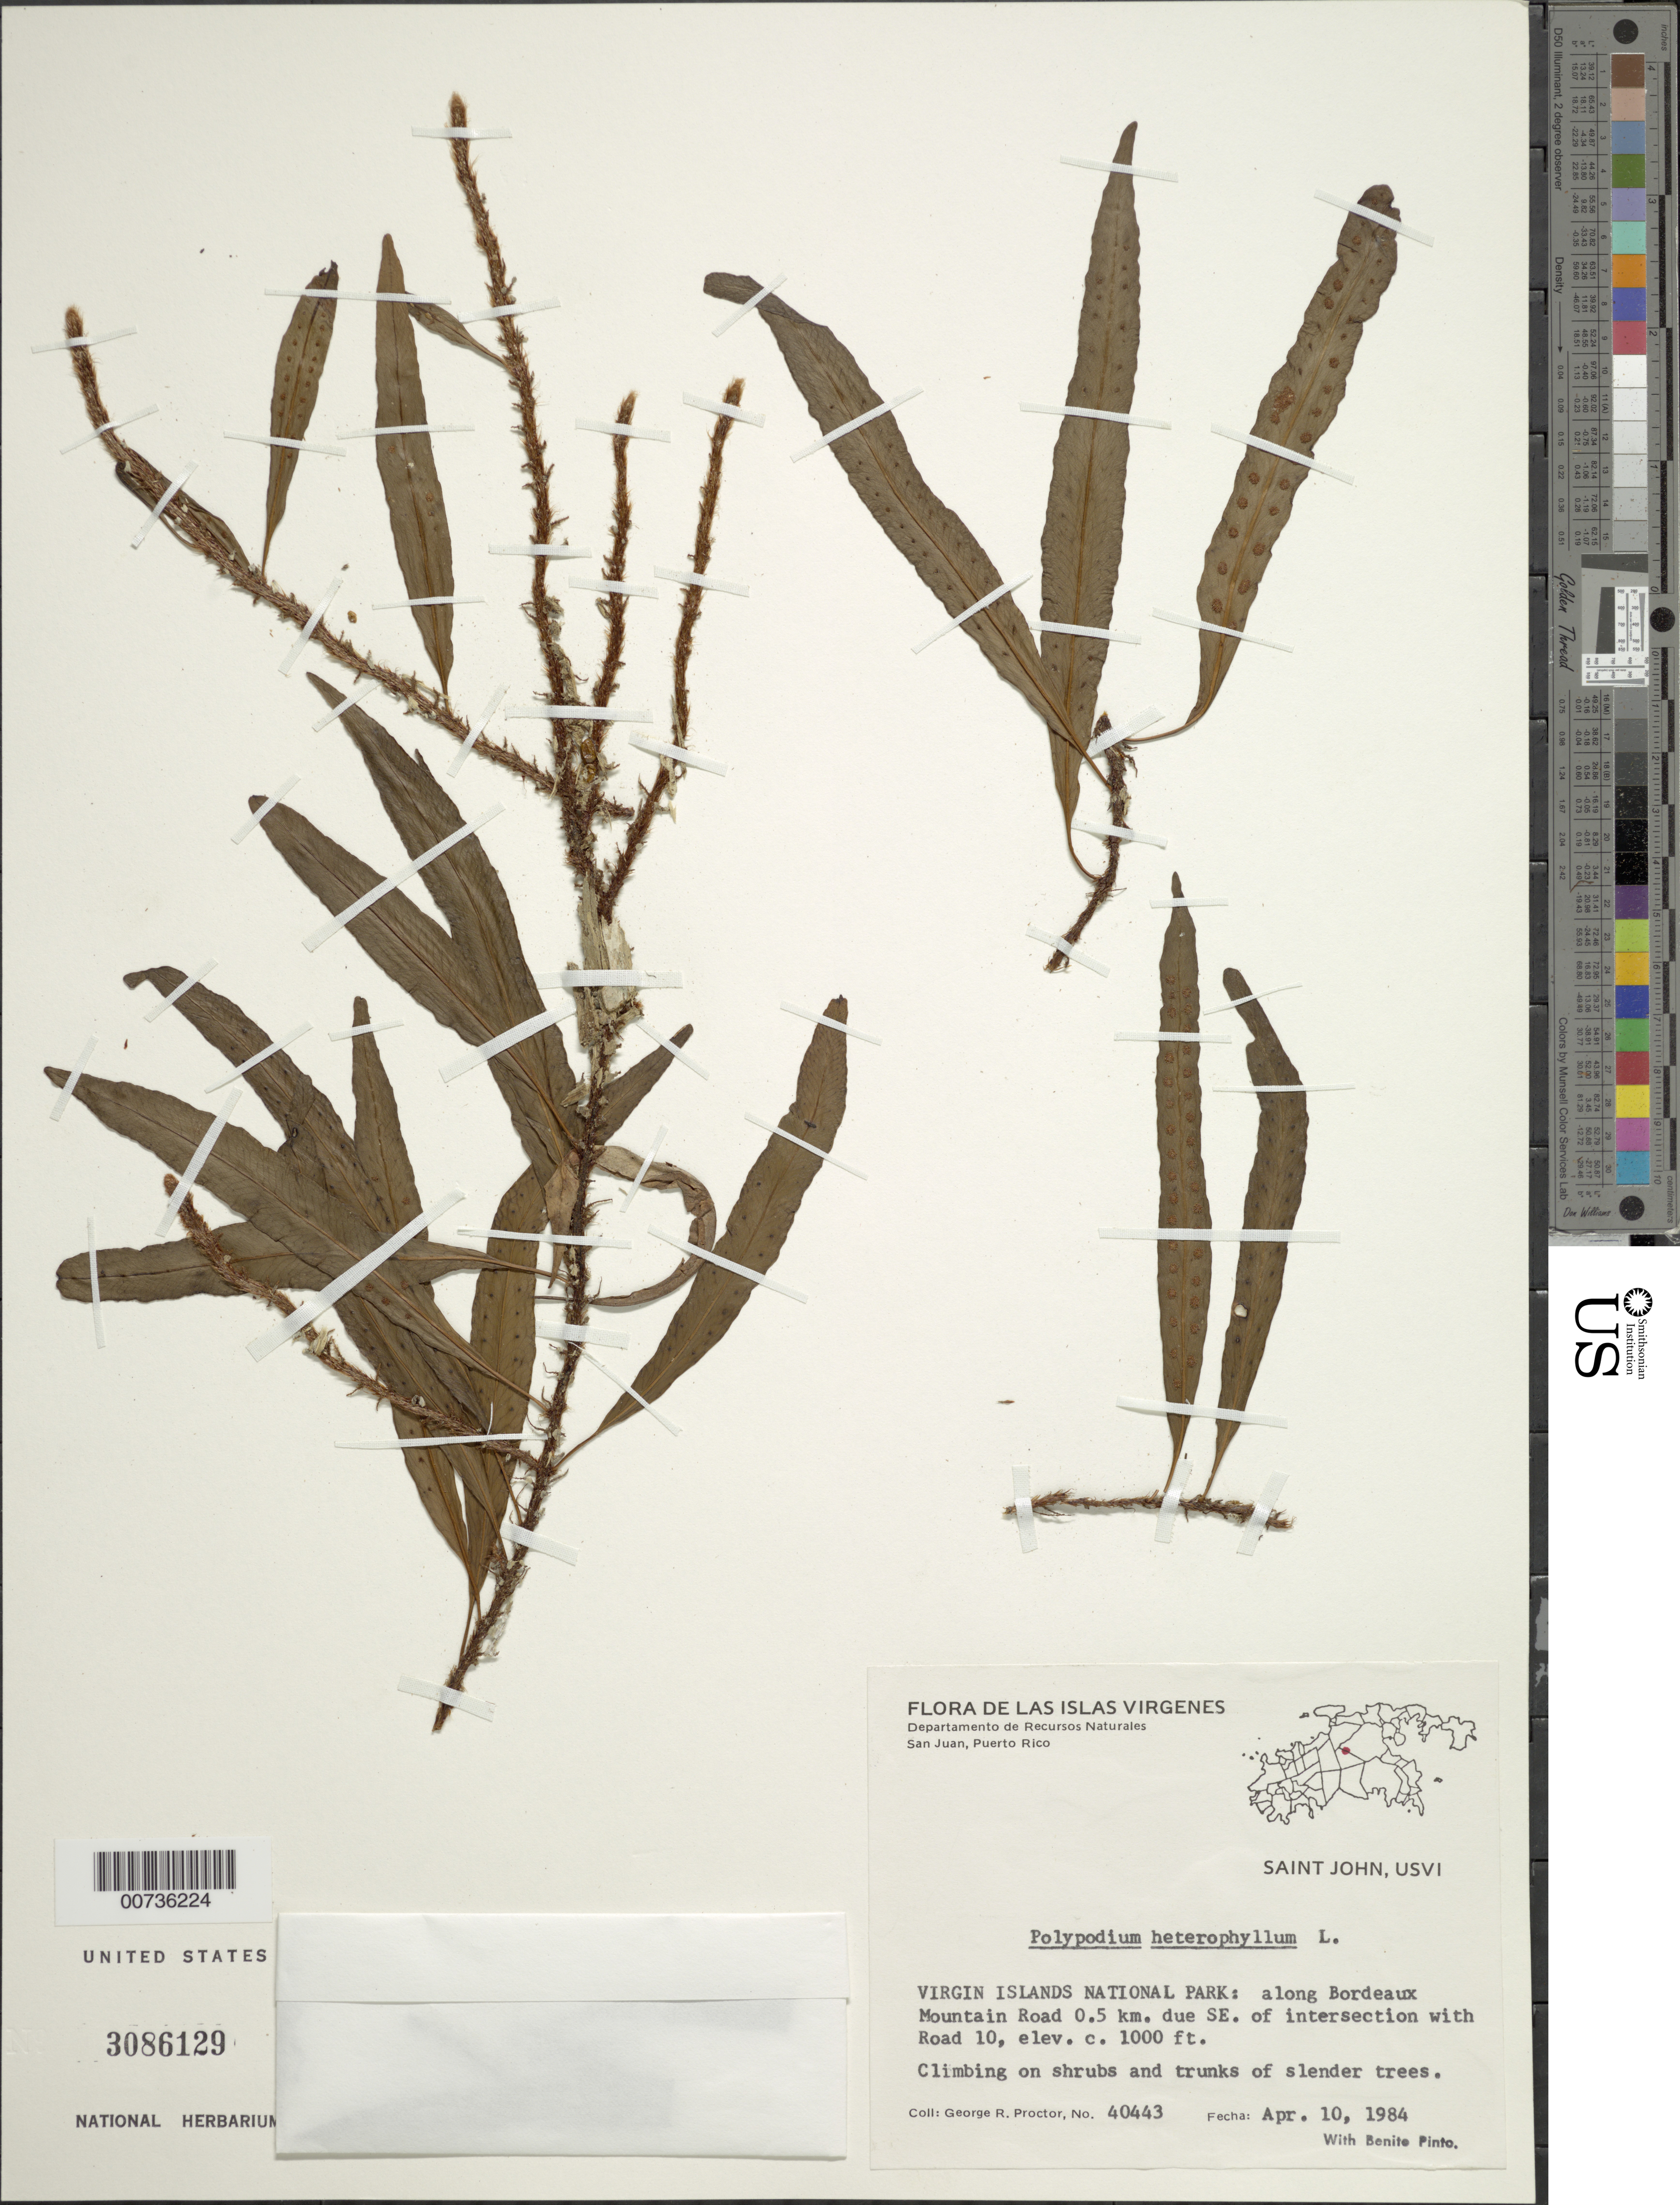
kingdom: Plantae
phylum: Tracheophyta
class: Polypodiopsida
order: Polypodiales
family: Polypodiaceae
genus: Microgramma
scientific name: Microgramma heterophylla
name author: (L.) Wherry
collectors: G. R. Proctor & B. Pinto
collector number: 40443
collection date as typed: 10 Apr 1984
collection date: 1984-04-10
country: U.S. Virgin Islands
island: St. John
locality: Virgin Islands National Park: along Bordeaux Mountain Road 0.5 km due SE. of intersection with Road 10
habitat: Climbing on shrubs and trunks of slender trees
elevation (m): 305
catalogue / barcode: US 3086129